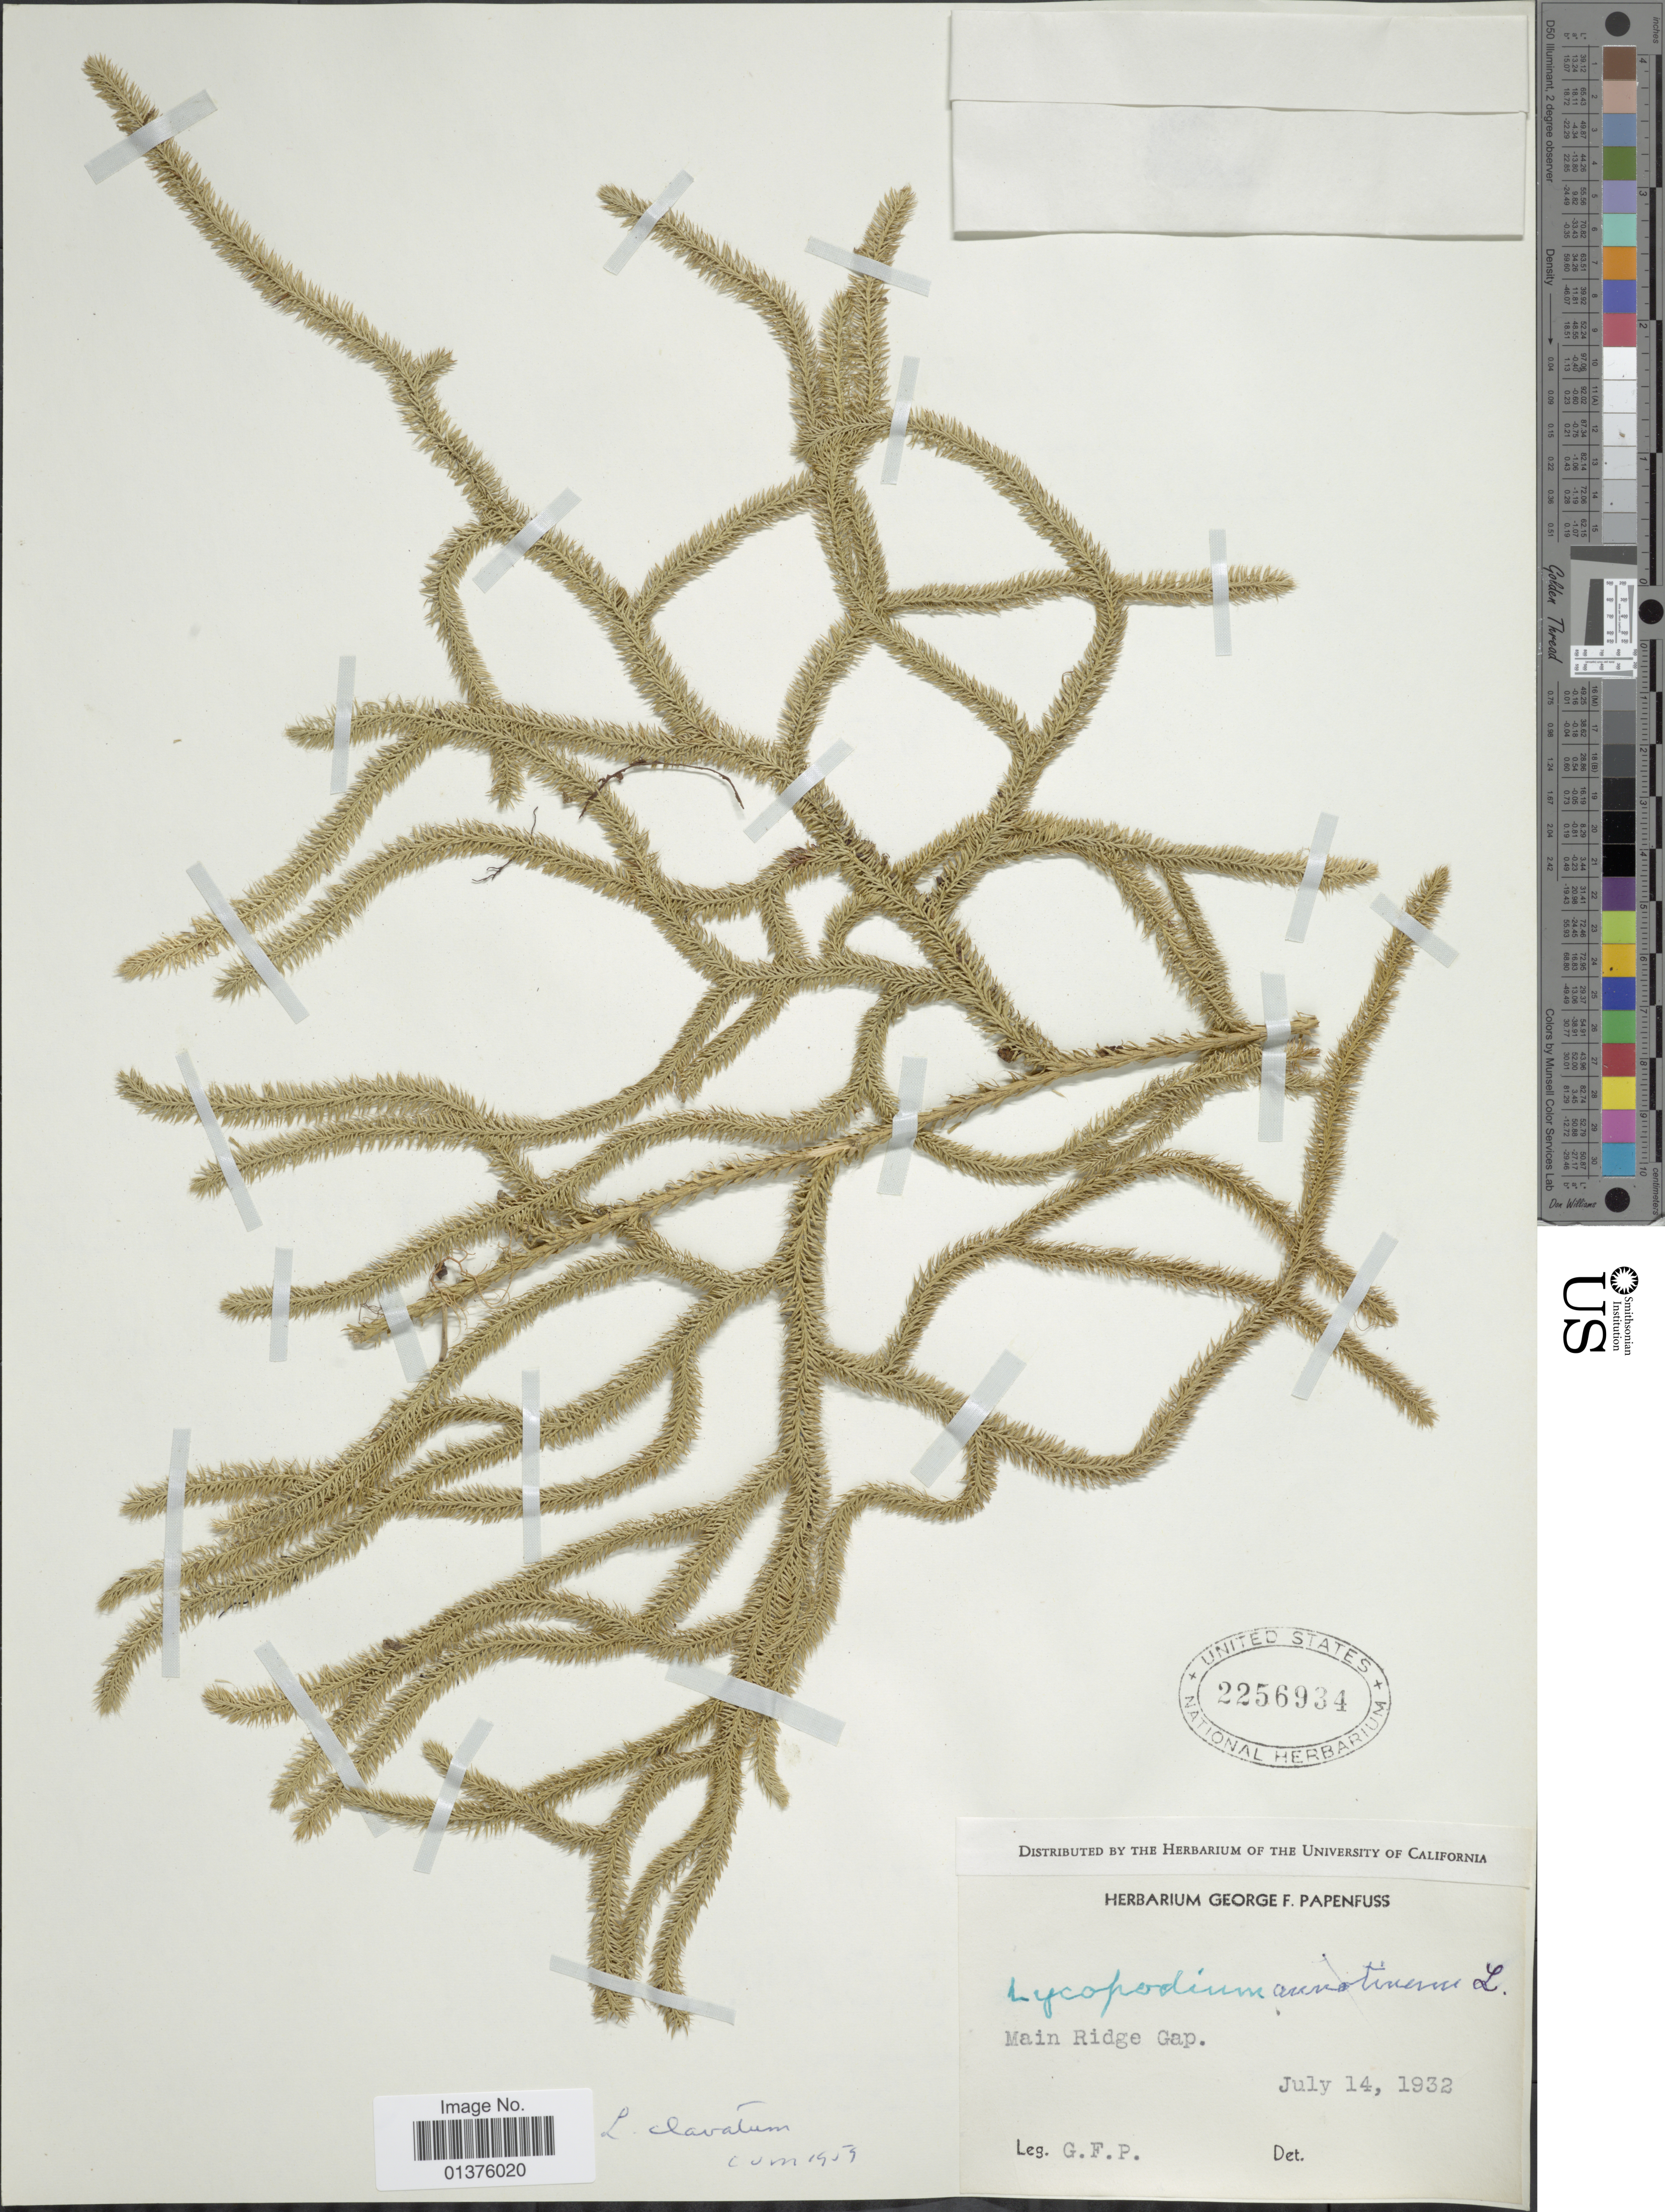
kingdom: Plantae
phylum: Tracheophyta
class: Lycopodiopsida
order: Lycopodiales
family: Lycopodiaceae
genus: Lycopodium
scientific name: Lycopodium clavatum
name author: L.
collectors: G. Papenfuss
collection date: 1932-07-14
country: Jamaica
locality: Main Ridge Gap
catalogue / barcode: US 2256934